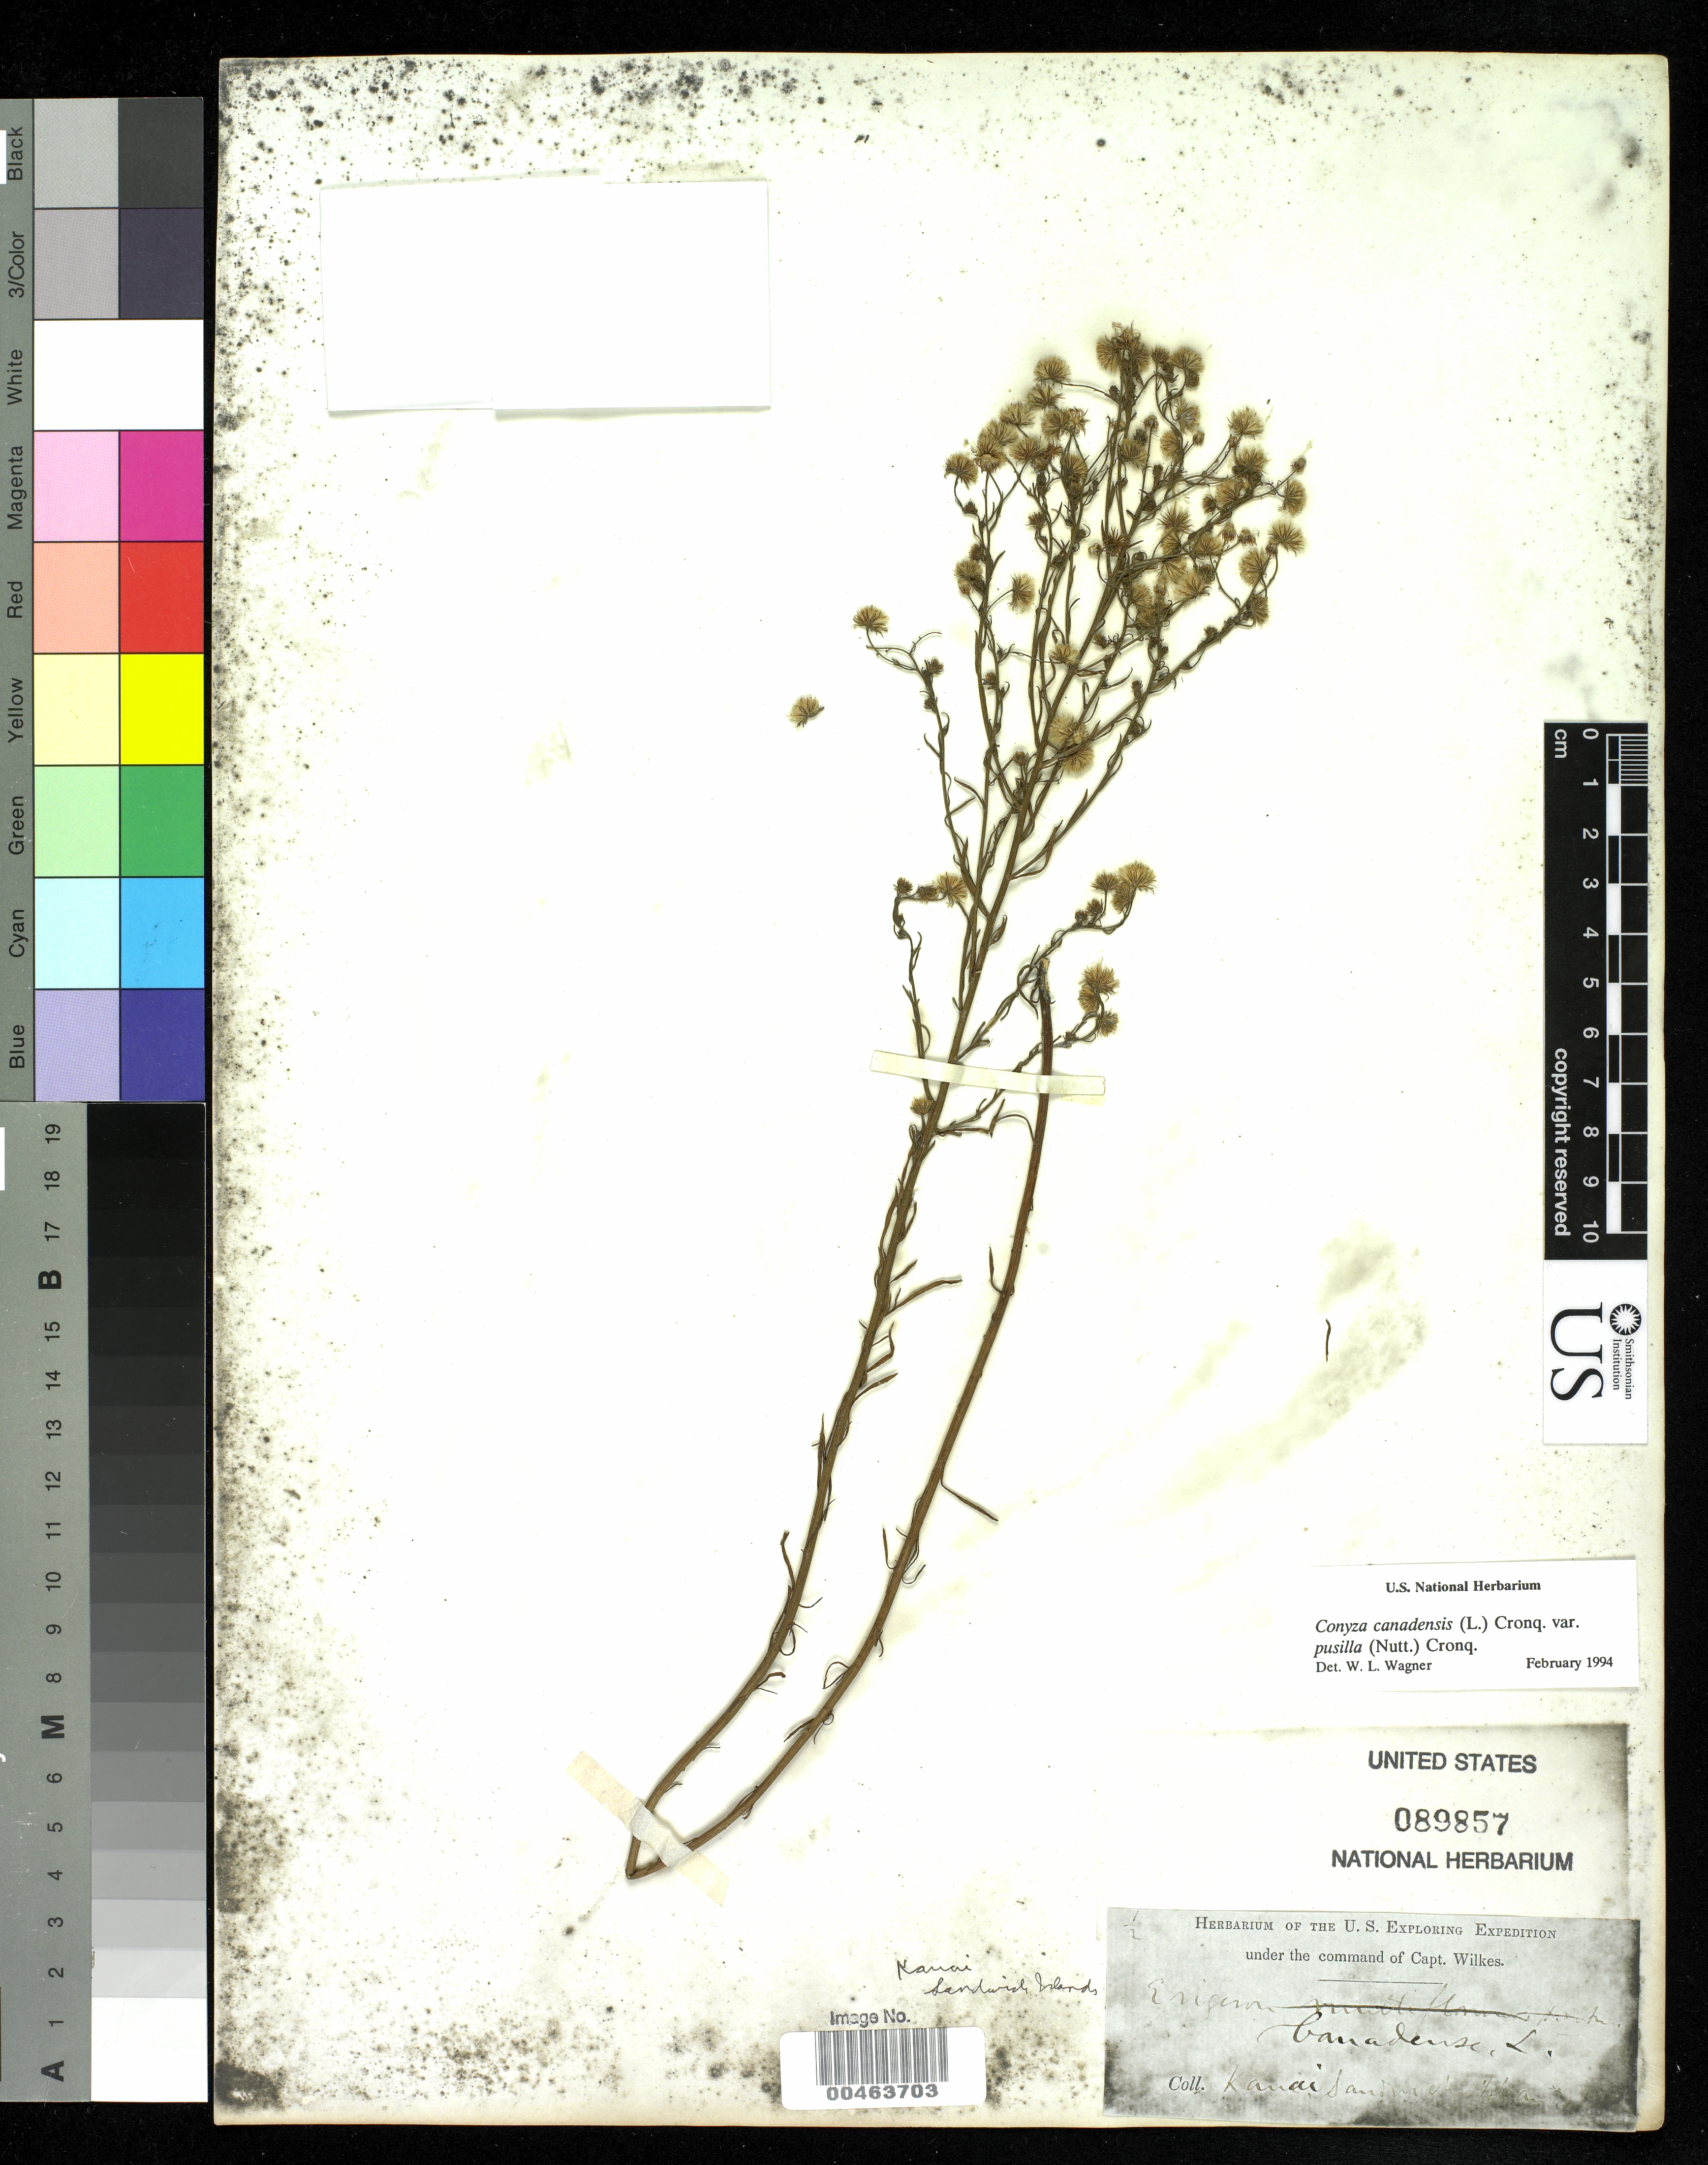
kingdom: Plantae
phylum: Tracheophyta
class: Magnoliopsida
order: Asterales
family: Asteraceae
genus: Erigeron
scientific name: Erigeron canadensis var. pusillus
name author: (Nutt.) Bolvin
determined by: Wagner, W. L., (BOT), Smithsonian Institution - National Museum of Natural History (UNITED STATES)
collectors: Wilkes Explor. Exped.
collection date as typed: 1838 to -- --- 1842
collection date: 1838/1842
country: United States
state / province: Hawaii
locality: Sandwich Islands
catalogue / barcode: US 89857